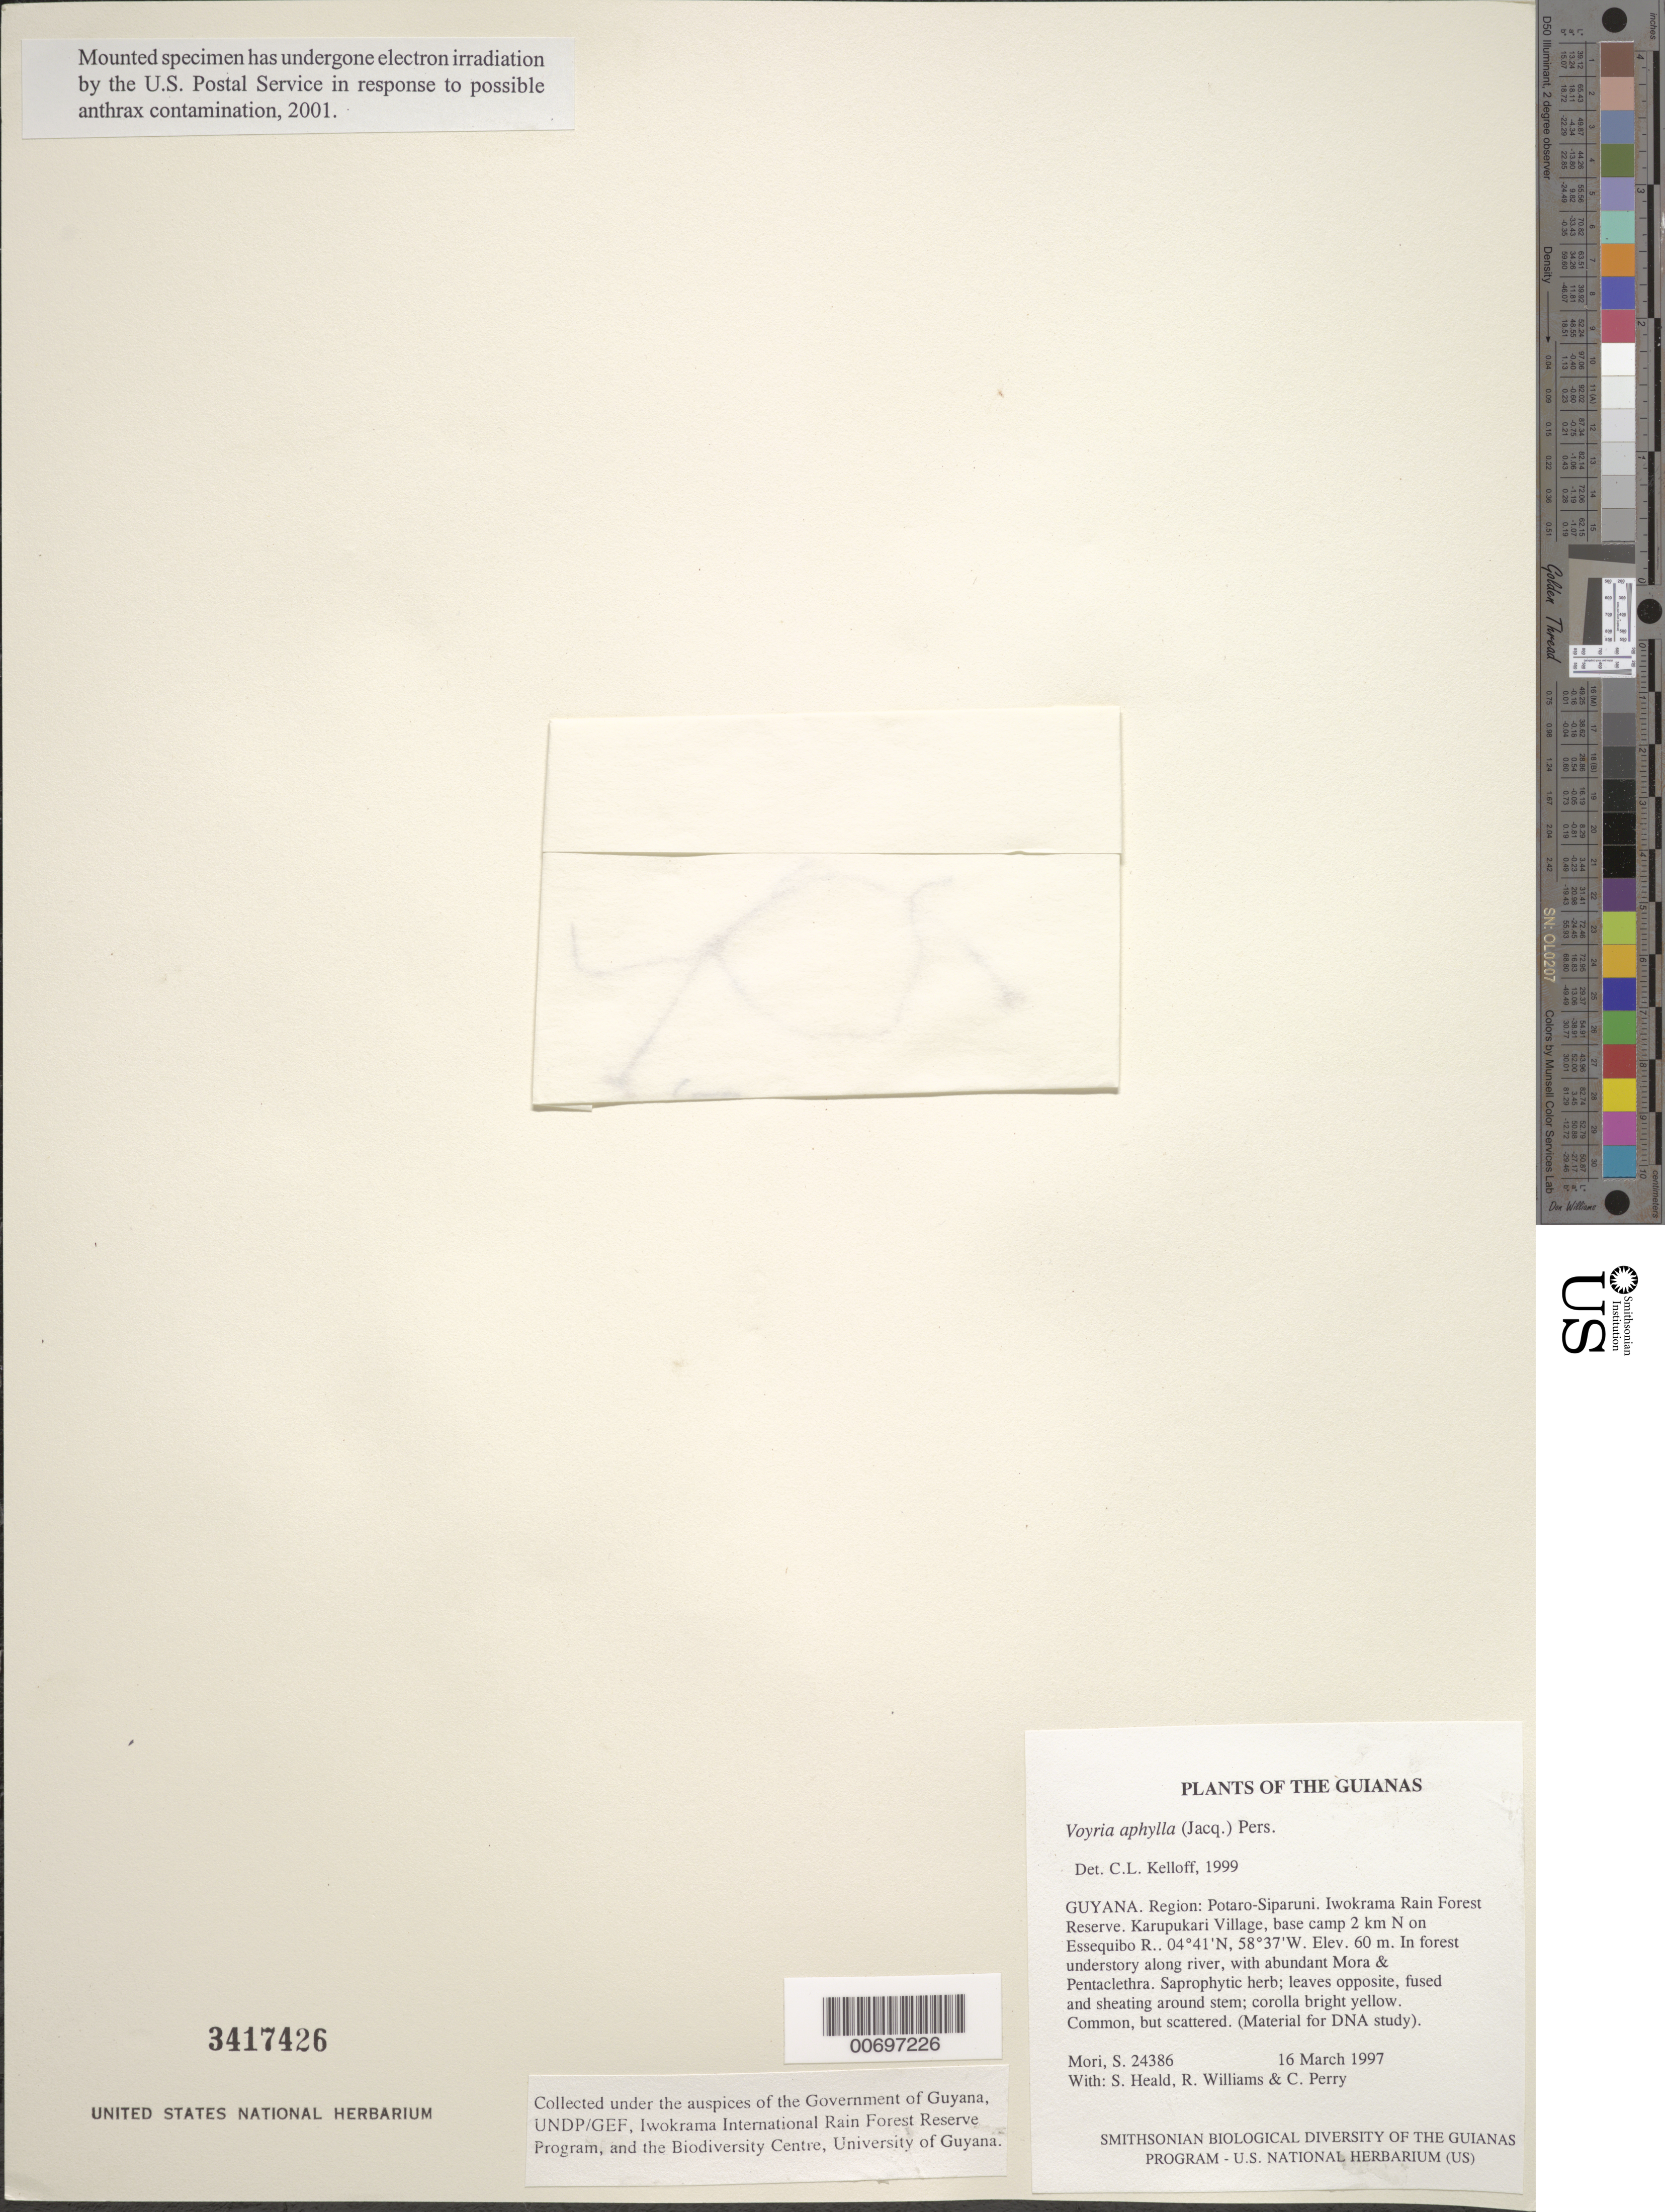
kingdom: Plantae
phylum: Tracheophyta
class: Magnoliopsida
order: Gentianales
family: Gentianaceae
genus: Voyria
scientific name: Voyria aphylla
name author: (Jacq.) Pers.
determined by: Kelloff, Carol L., (US), Smithsonian Institution - National Museum of Natural History (UNITED STATES)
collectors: S. Mori, S. Heald, R. Williams & C. Perry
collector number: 24386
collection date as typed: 16 March 1997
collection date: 1997-03-16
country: Guyana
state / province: Potaro-Siparuni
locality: Iwokrama Rain Forest Reserve. Karupukari Village, base camp 2 km N on Essequibo R.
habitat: In forest understory along river, with abundant Mora & Pentaclethra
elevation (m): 60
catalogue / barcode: US 3417426